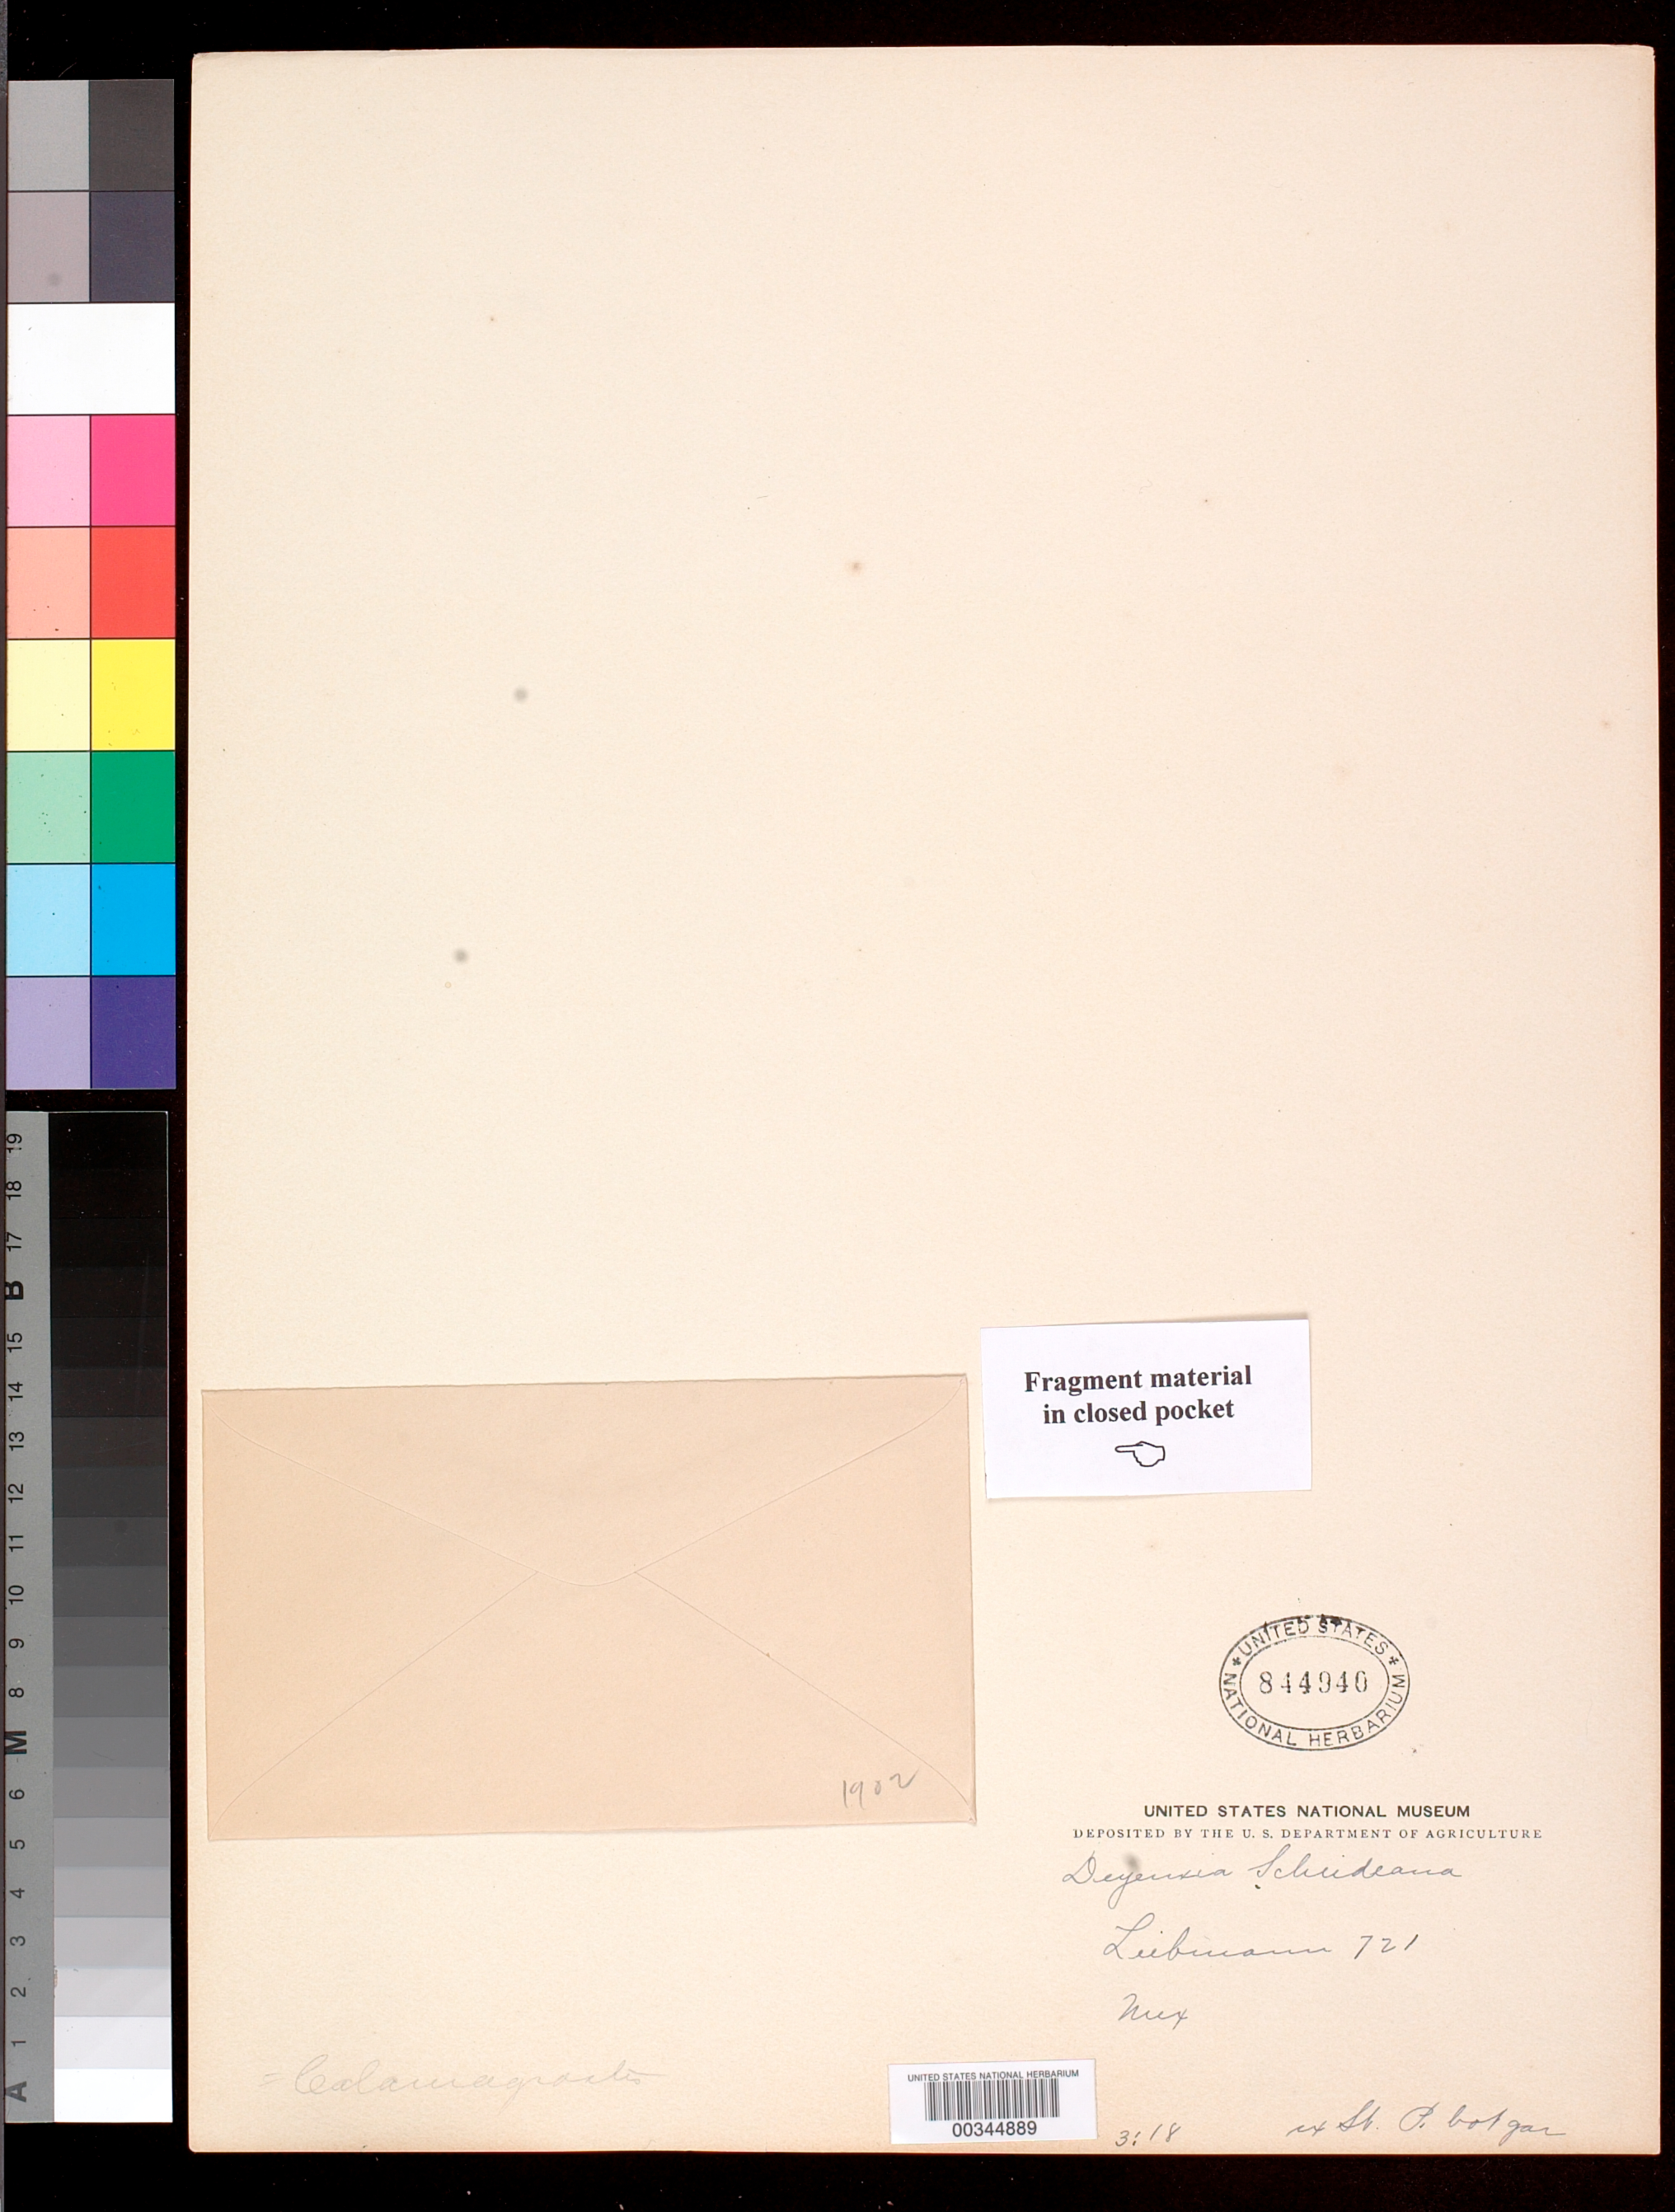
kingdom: Plantae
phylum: Tracheophyta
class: Liliopsida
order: Poales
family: Poaceae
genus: Deyeuxia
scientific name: Deyeuxia schiedeana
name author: Rupr. ex E. Fourn.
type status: Syntype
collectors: F. M. Liebmann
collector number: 721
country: Mexico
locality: E of Monserrat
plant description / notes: Fragmentary material of type specimen ex herb. St. P. Bot. Gard.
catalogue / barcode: US 844940